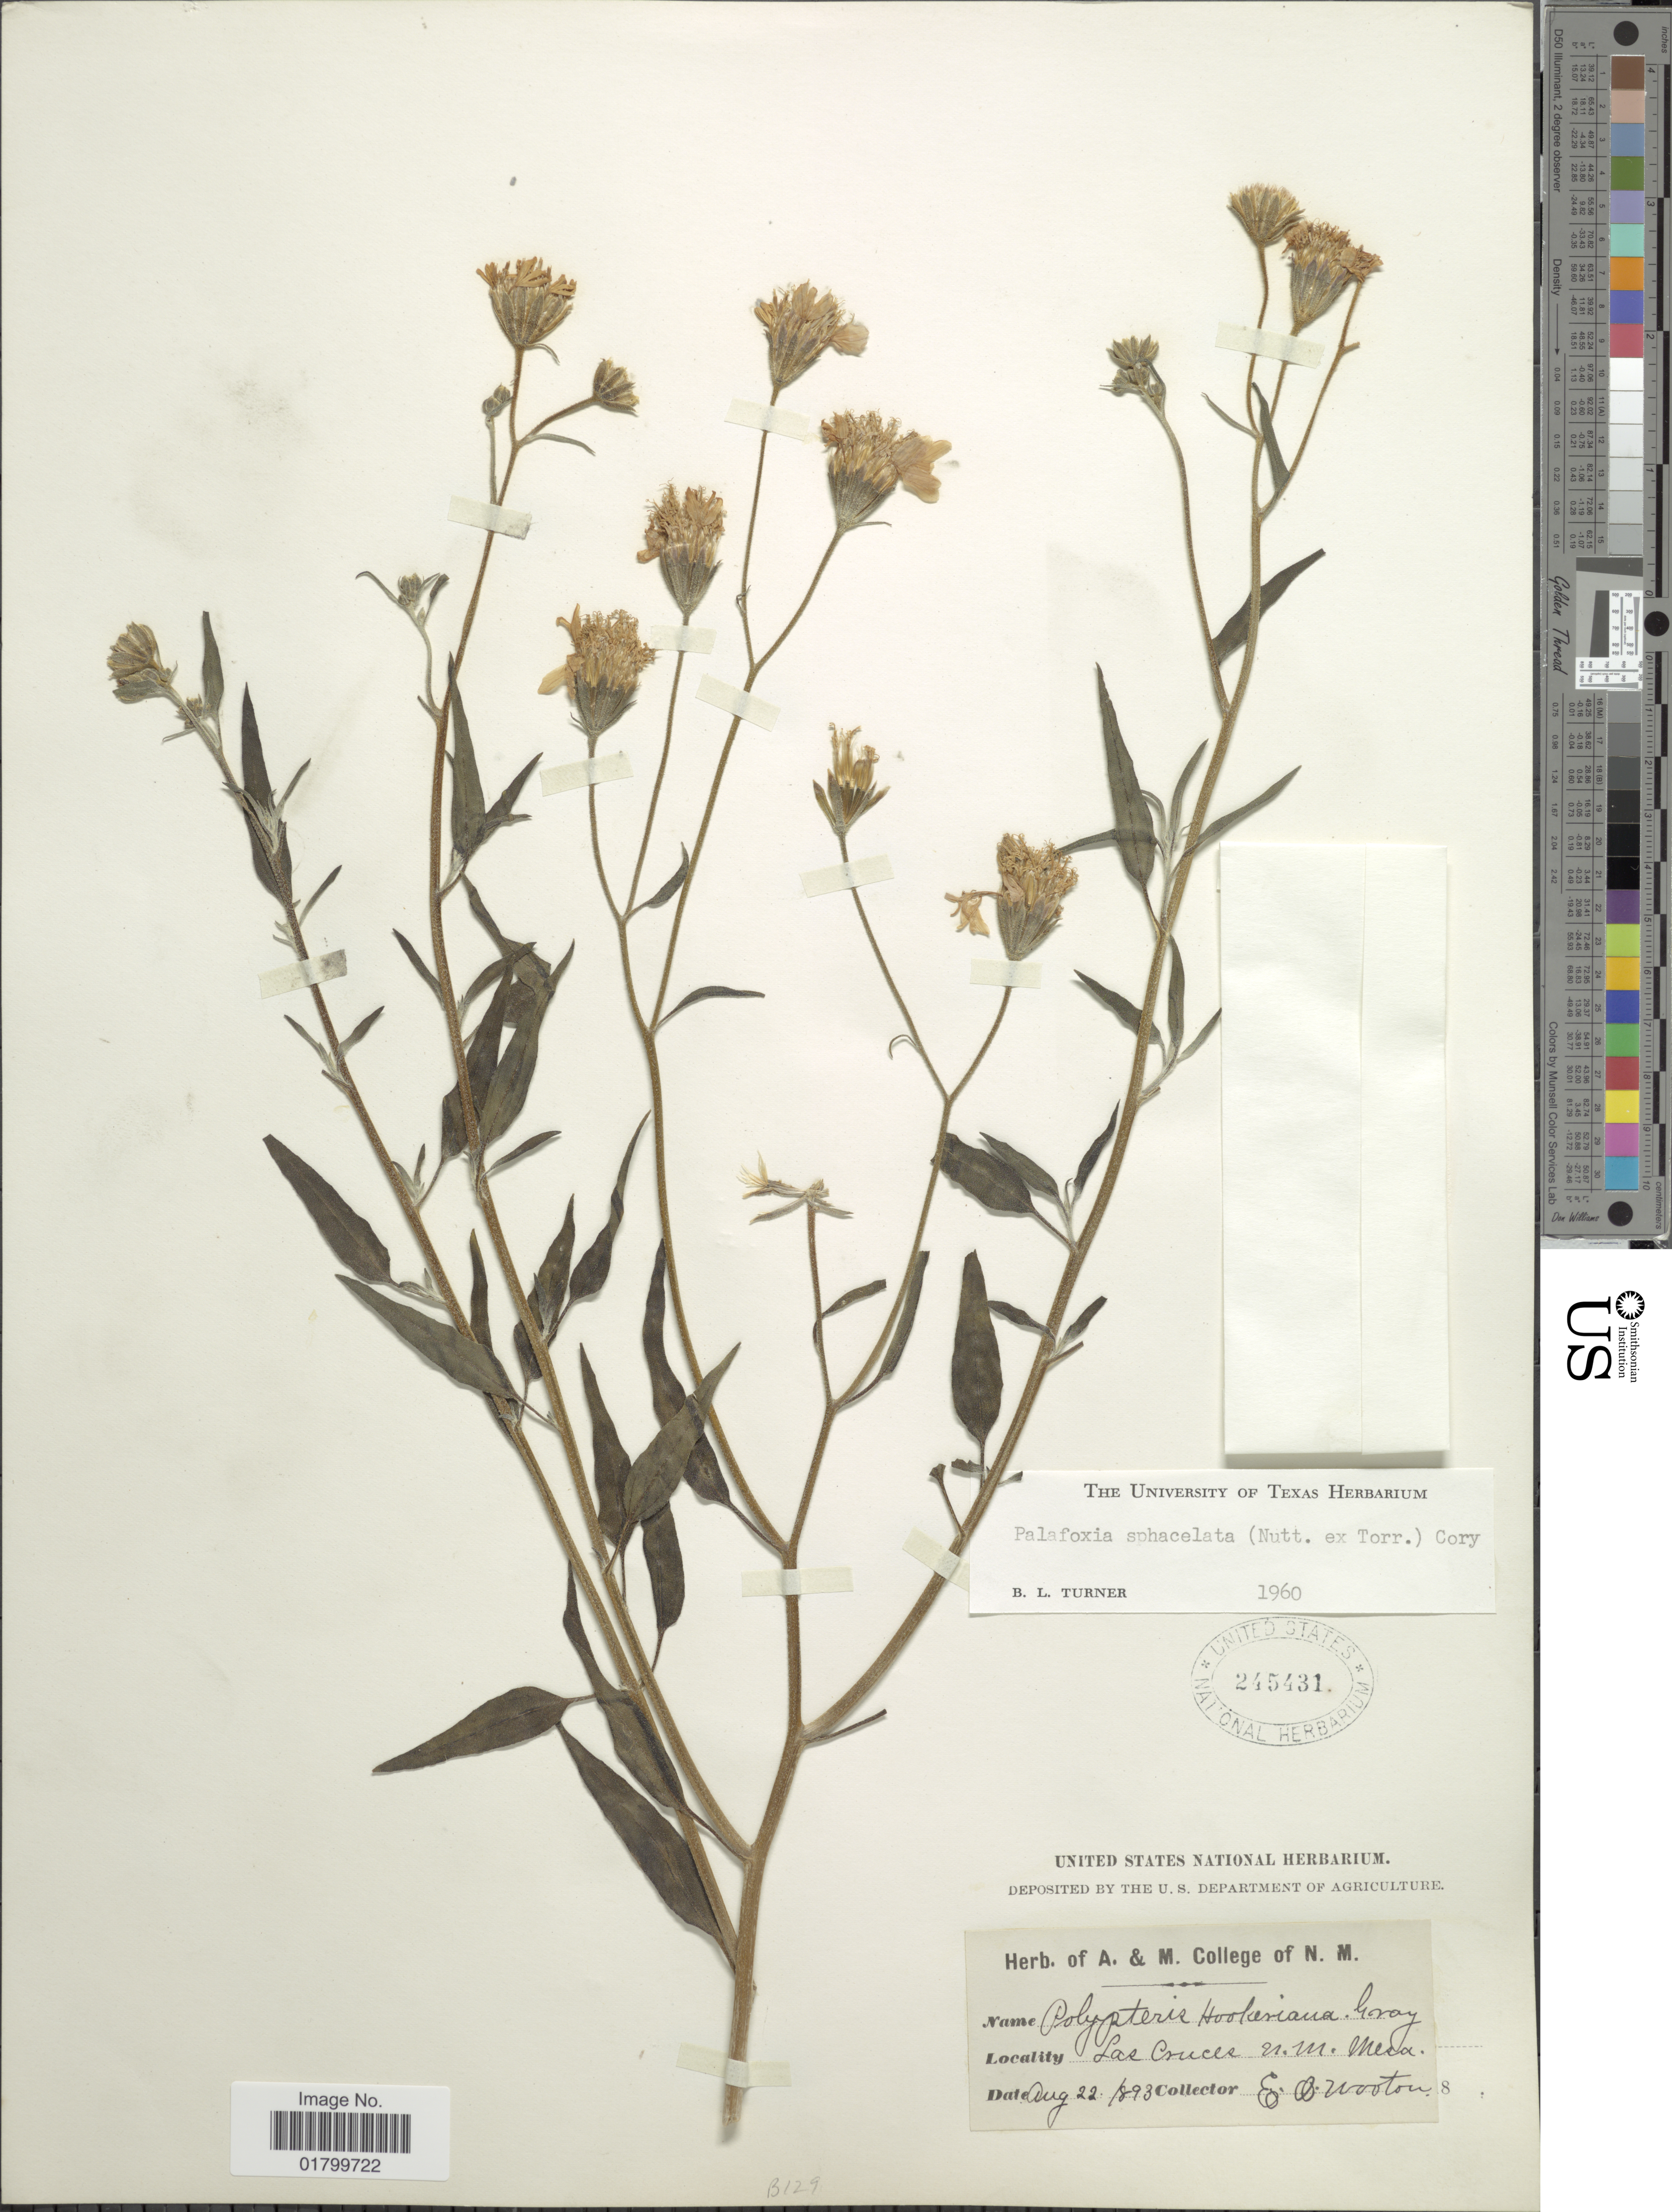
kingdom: Plantae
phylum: Tracheophyta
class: Magnoliopsida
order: Asterales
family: Asteraceae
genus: Palafoxia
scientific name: Palafoxia sphacelata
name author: (Nutt. ex Torr.) Cory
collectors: E. O. Wooton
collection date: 1893-08-22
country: United States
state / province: New Mexico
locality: Las Cruces, N. M. Mesa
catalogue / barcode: US 245431